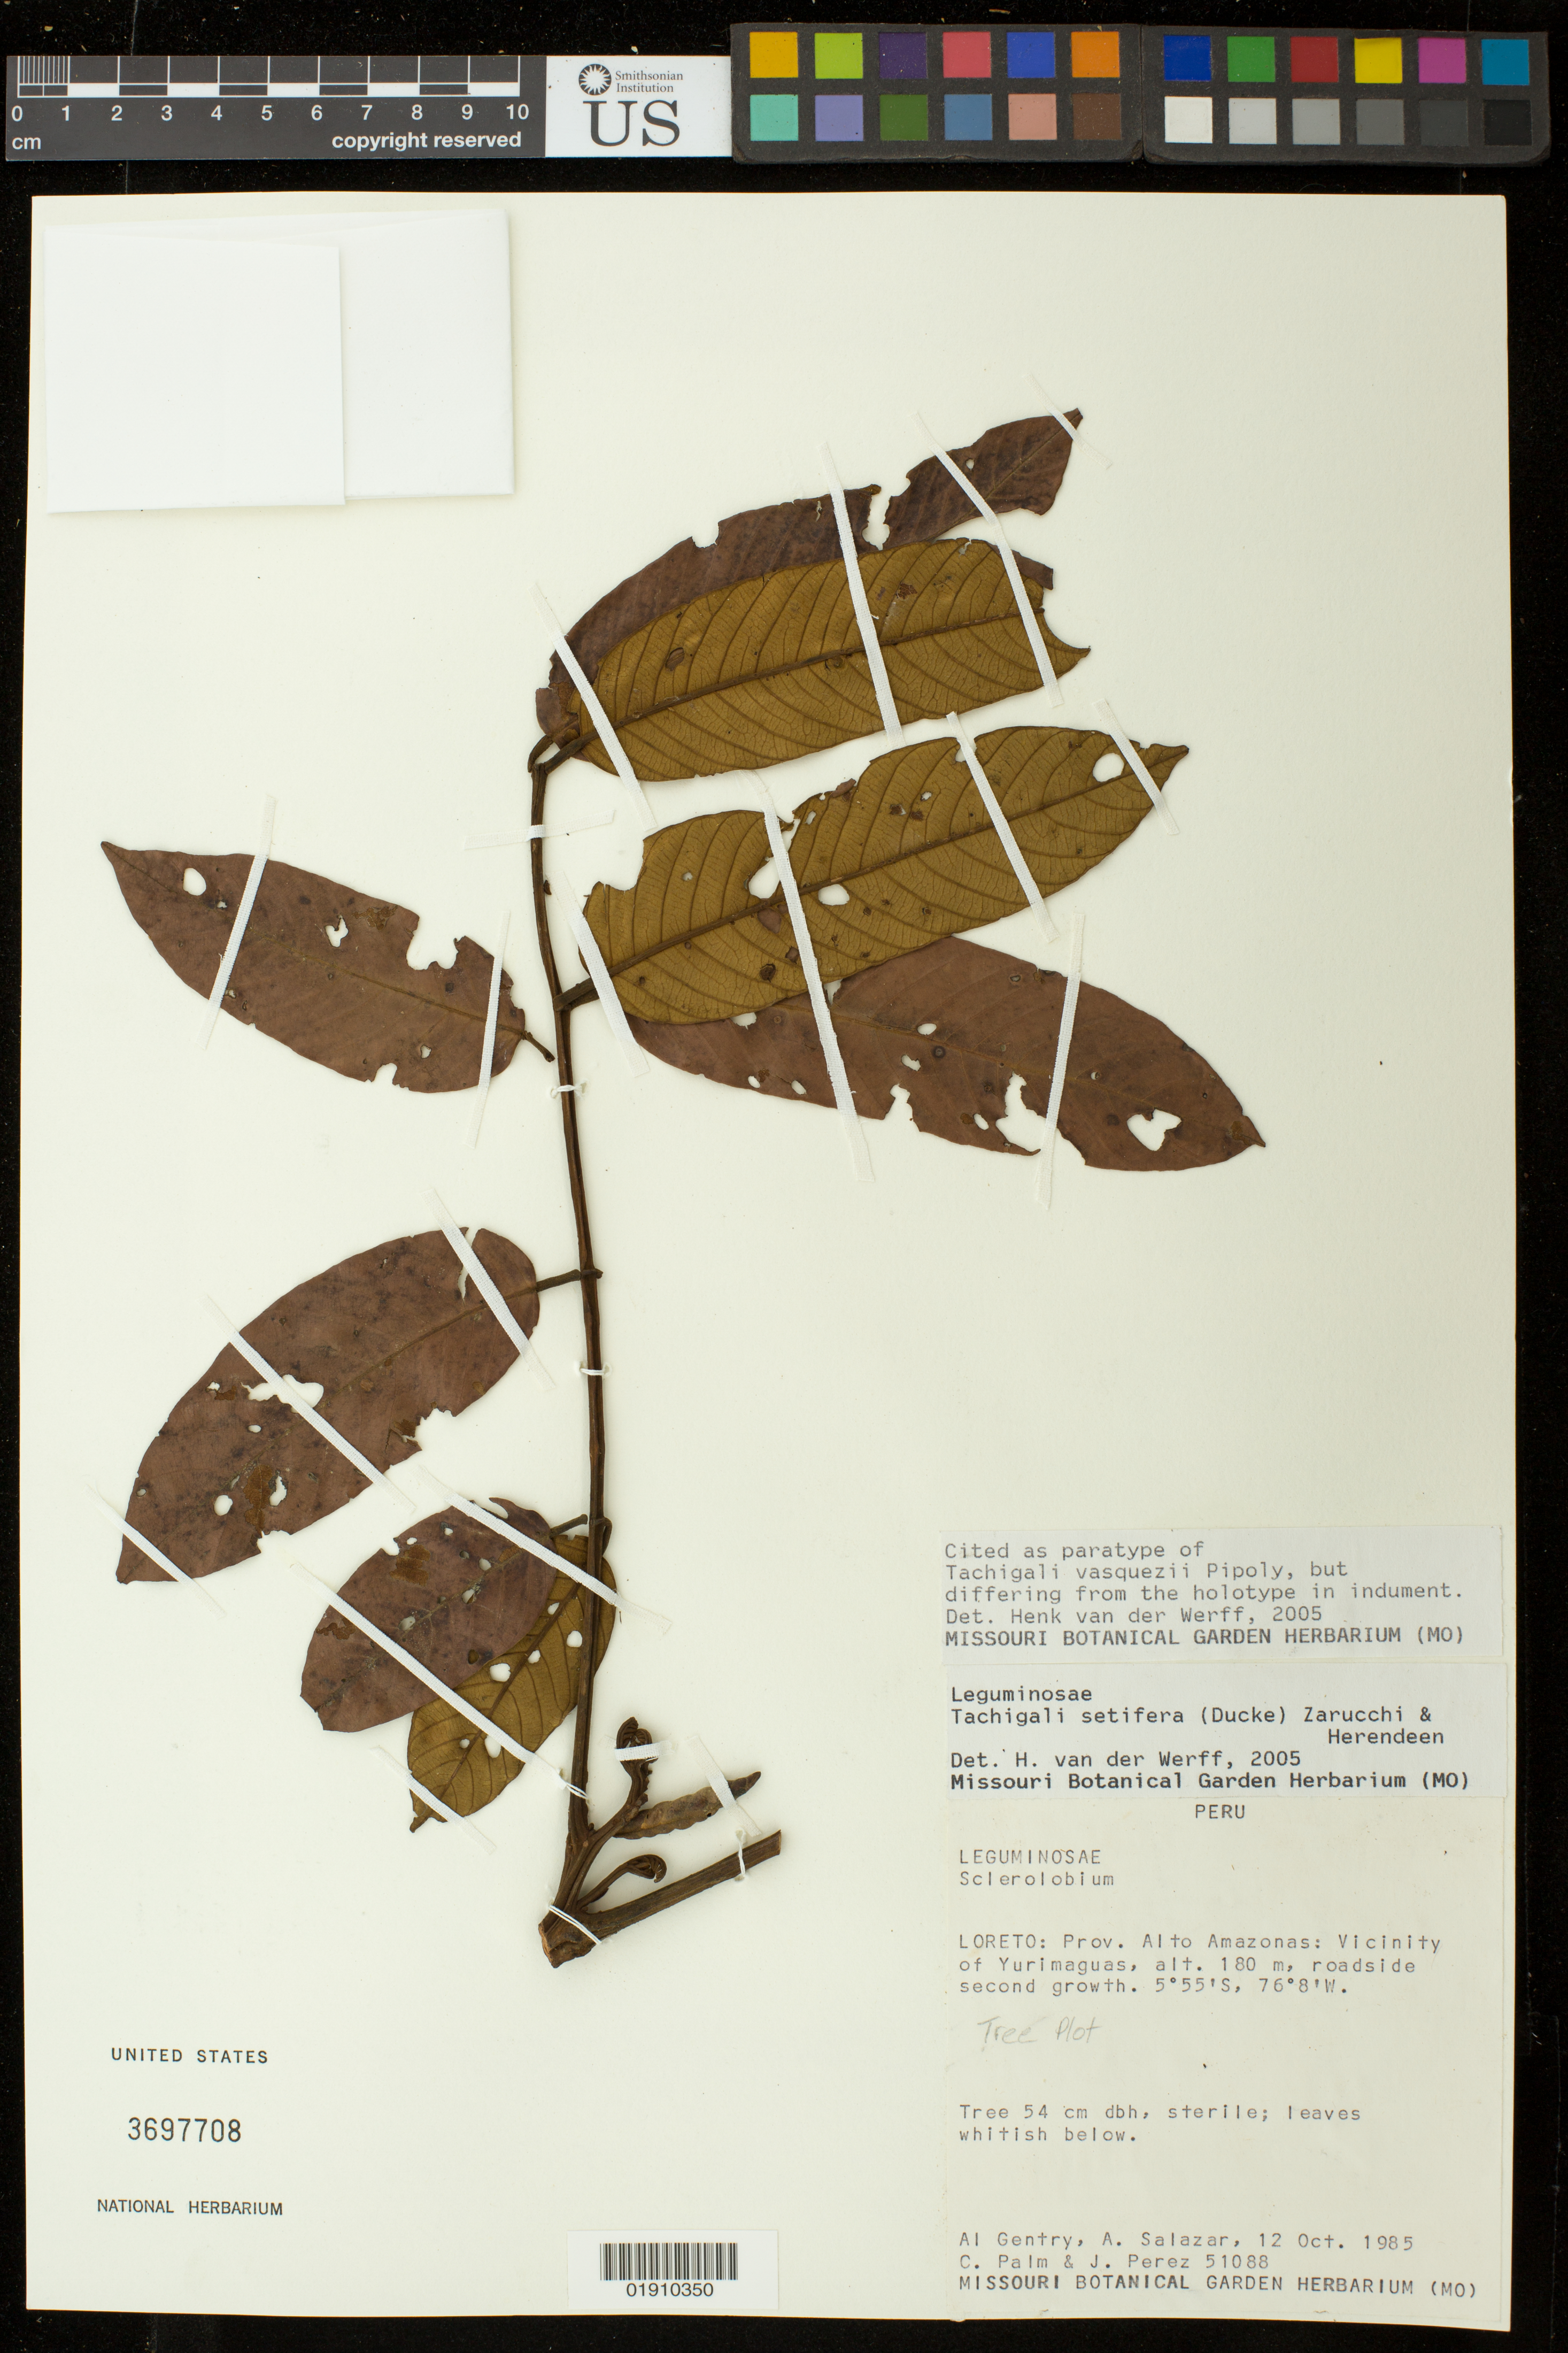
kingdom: Plantae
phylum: Tracheophyta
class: Magnoliopsida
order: Fabales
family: Fabaceae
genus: Tachigali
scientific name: Tachigali setifera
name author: (Ducke) Zarucchi & Herend.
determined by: van der Werff, H., (MO), Missouri Botanical Garden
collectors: A. Gentry, A. Salazar, C. Palm & J. Perez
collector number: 51088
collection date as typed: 12 Oct. 1985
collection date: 1985-10-12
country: Peru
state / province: Loreto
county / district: Alto Amazonas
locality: Vicinity of Yurimaguas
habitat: roadside second growth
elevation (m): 180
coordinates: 5 55 0 S, 76 08 0 W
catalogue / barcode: US 369708